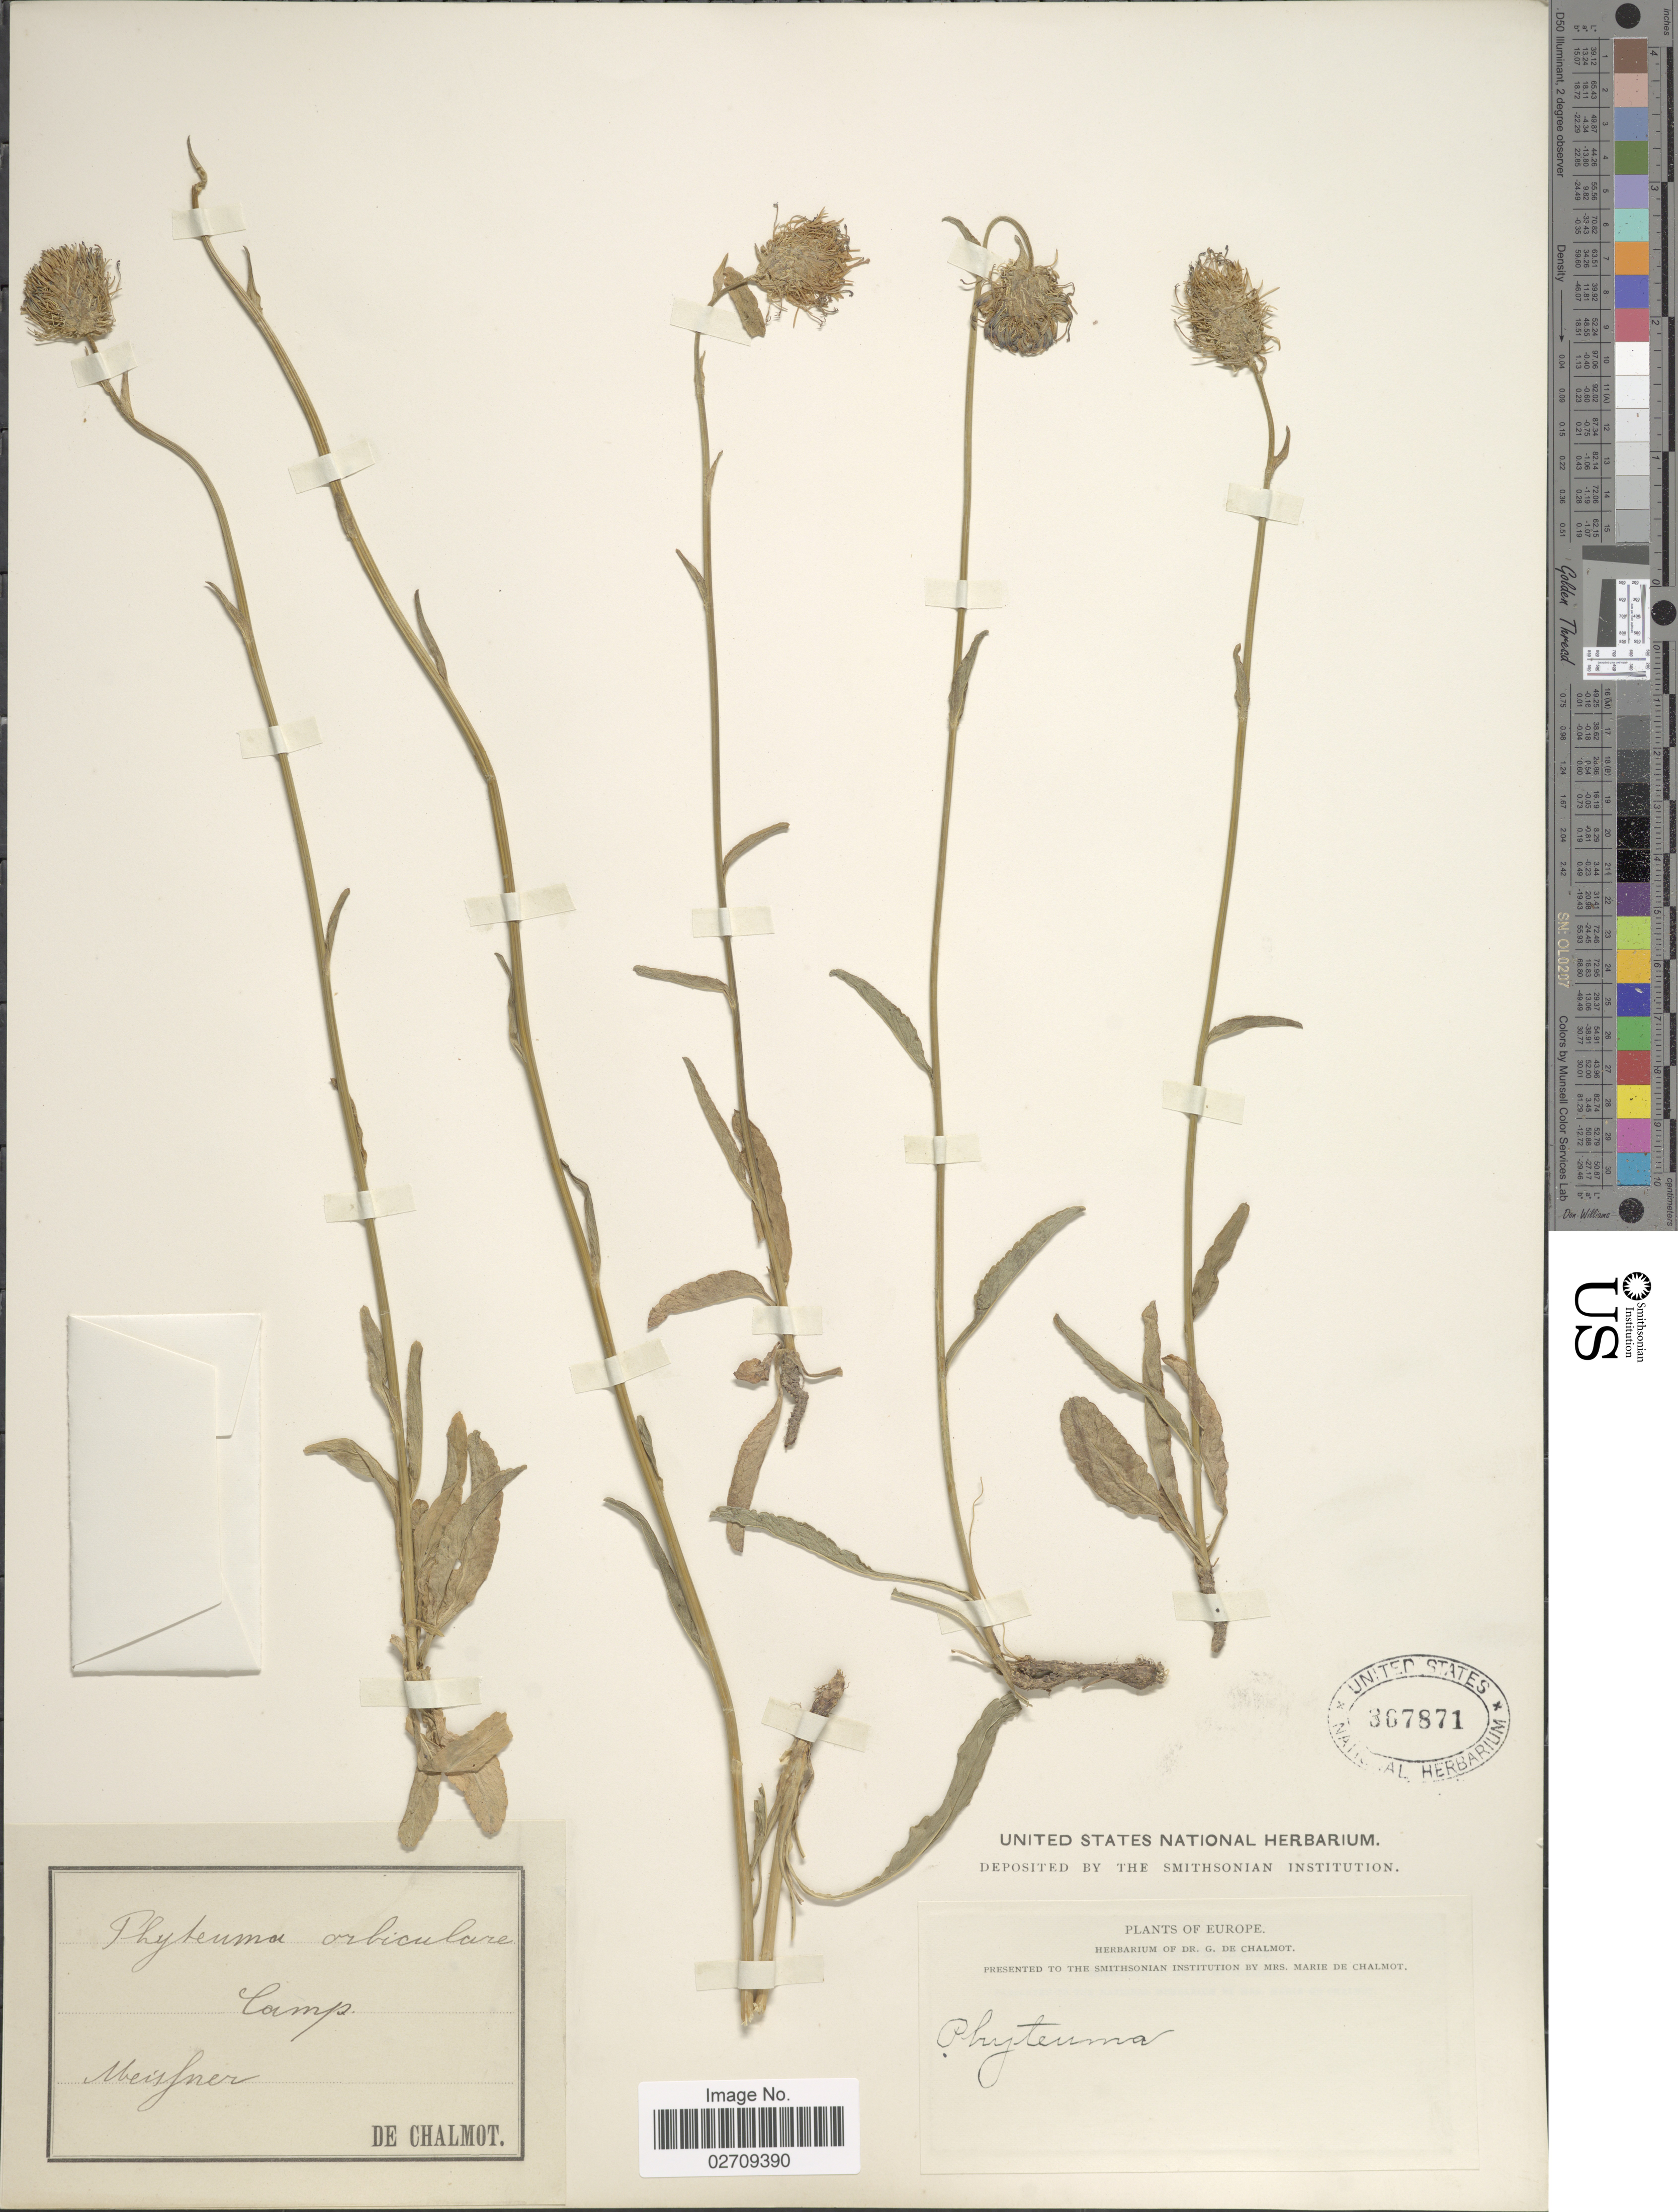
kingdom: Plantae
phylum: Tracheophyta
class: Magnoliopsida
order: Asterales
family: Campanulaceae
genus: Phyteuma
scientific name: Phyteuma orbiculare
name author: L.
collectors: G. de Chalmot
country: Germany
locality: Camp, Meisfner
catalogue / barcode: US 367871